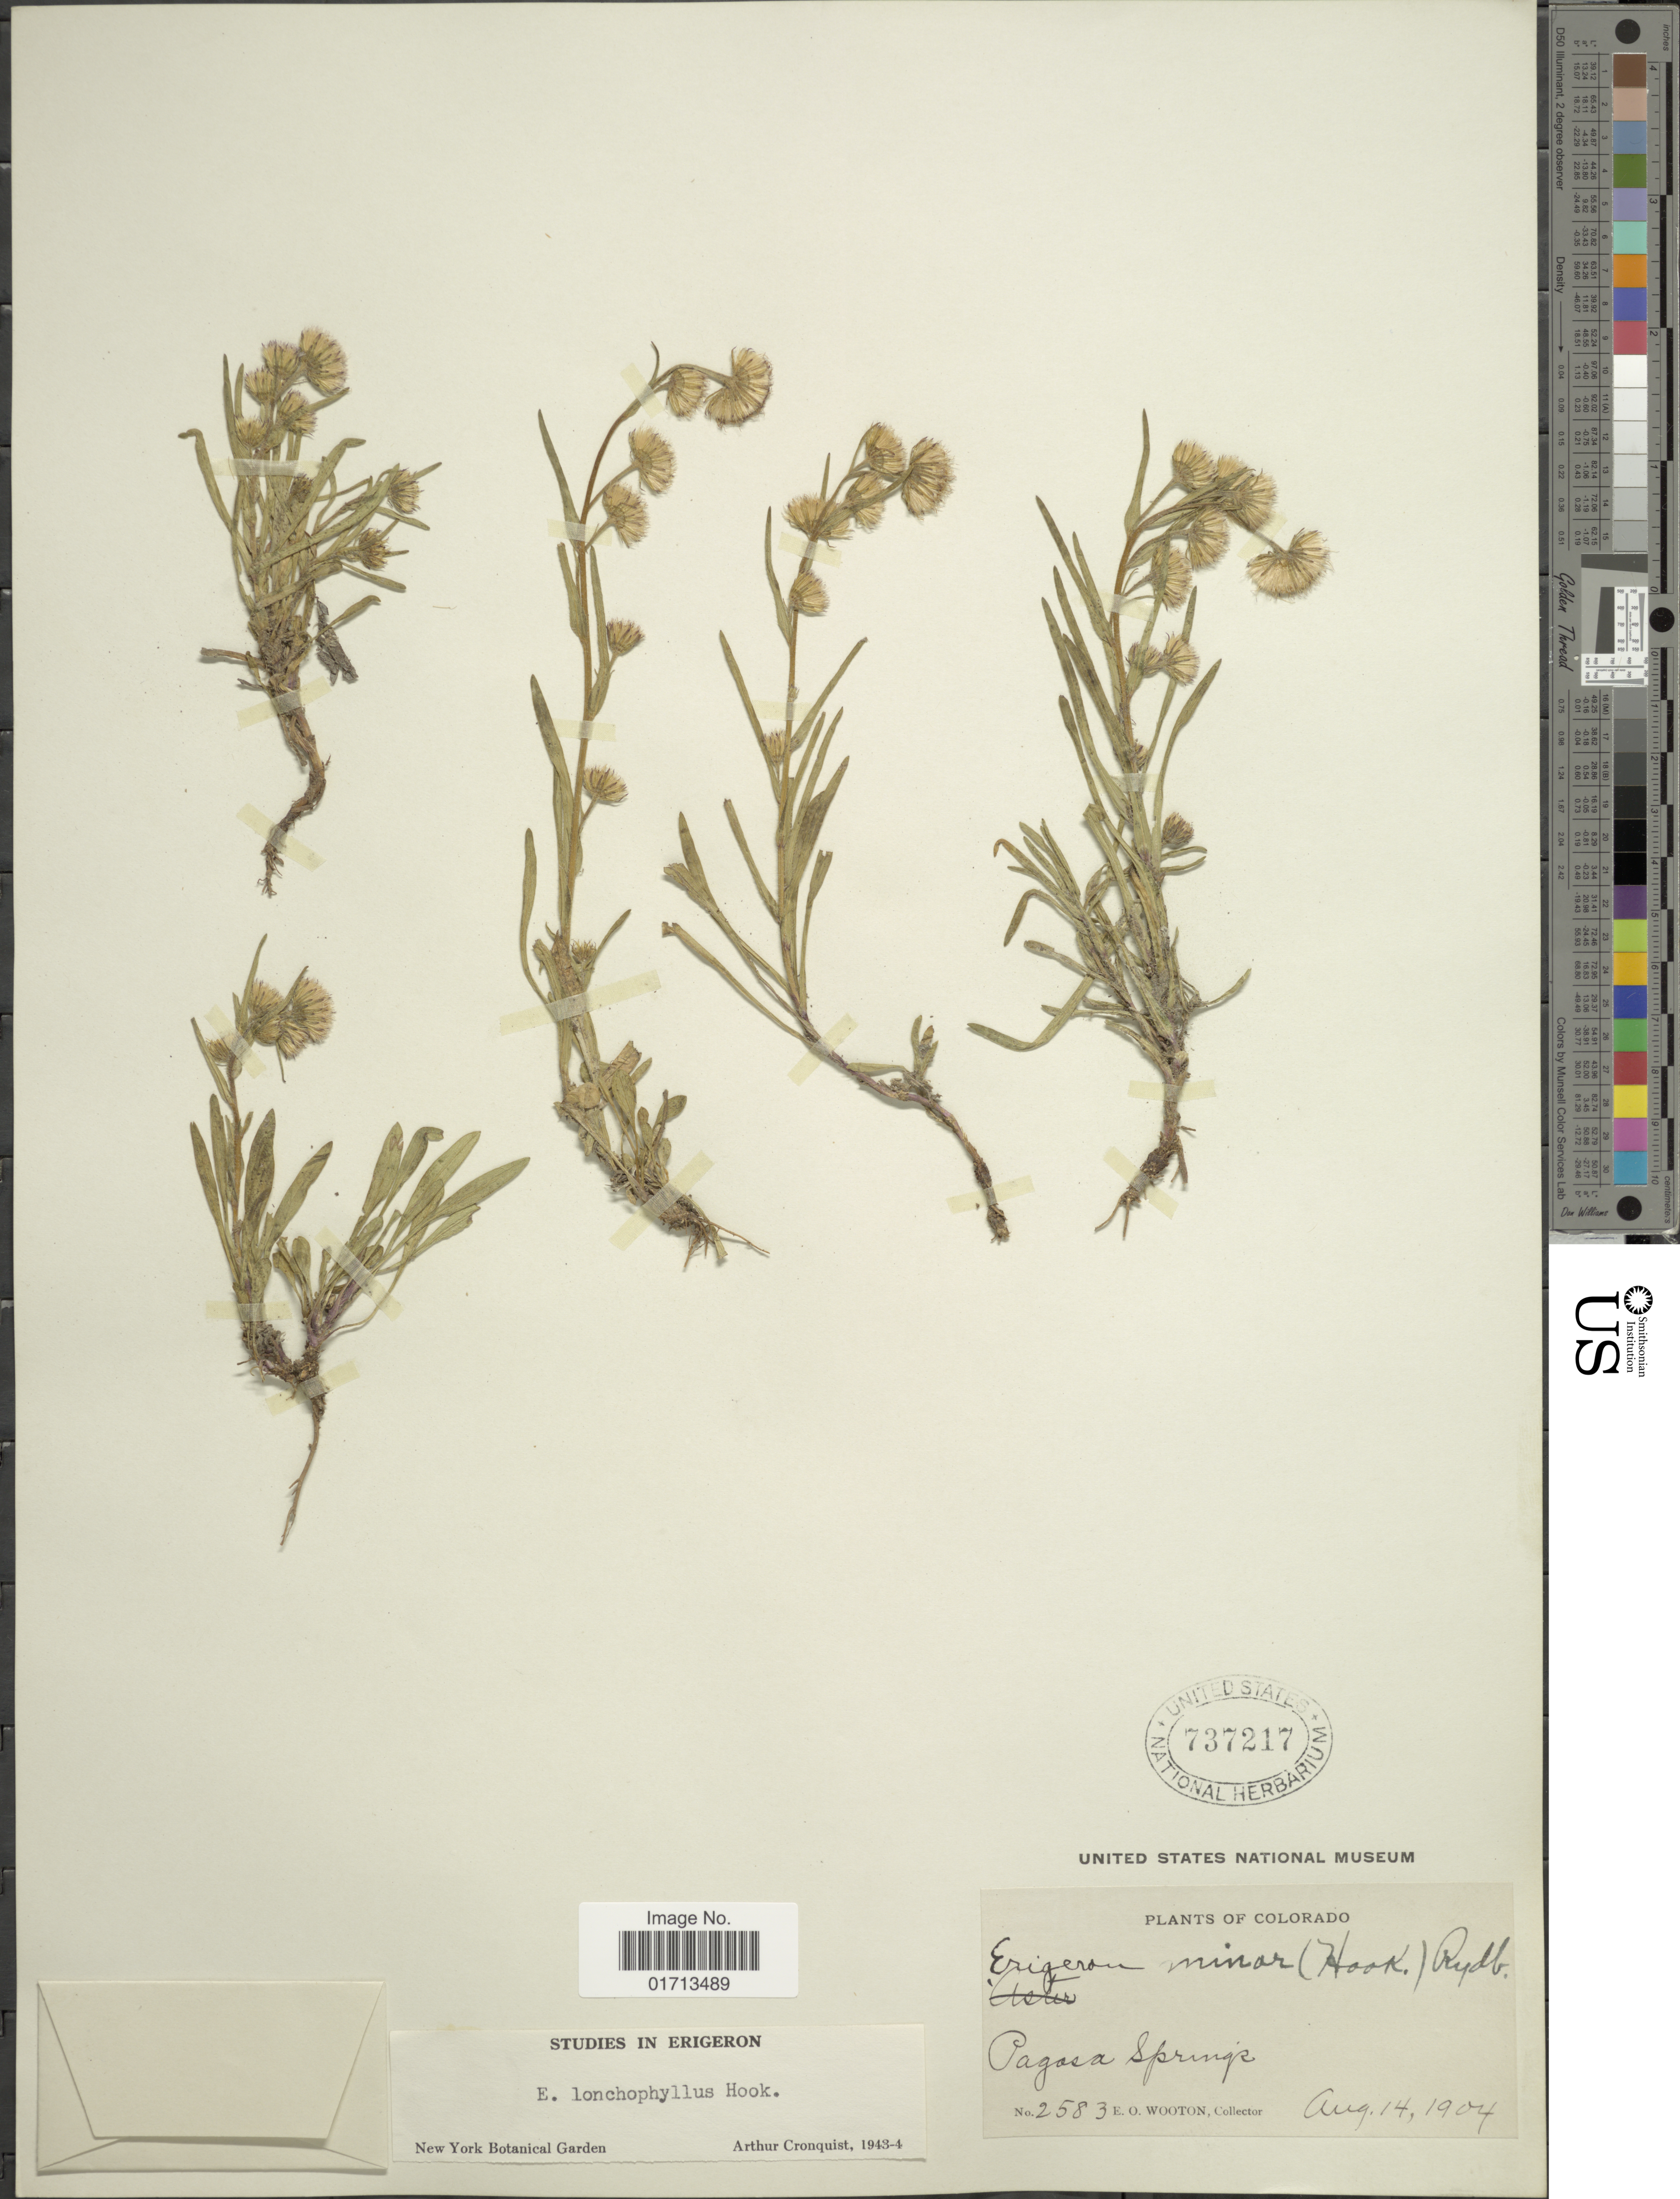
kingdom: Plantae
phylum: Tracheophyta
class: Magnoliopsida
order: Asterales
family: Asteraceae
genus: Erigeron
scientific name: Erigeron lonchophyllus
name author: Hook.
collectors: E. O. Wooton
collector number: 2583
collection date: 1904-08-14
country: United States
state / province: Colorado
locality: Pagosa Springs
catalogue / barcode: US 737217